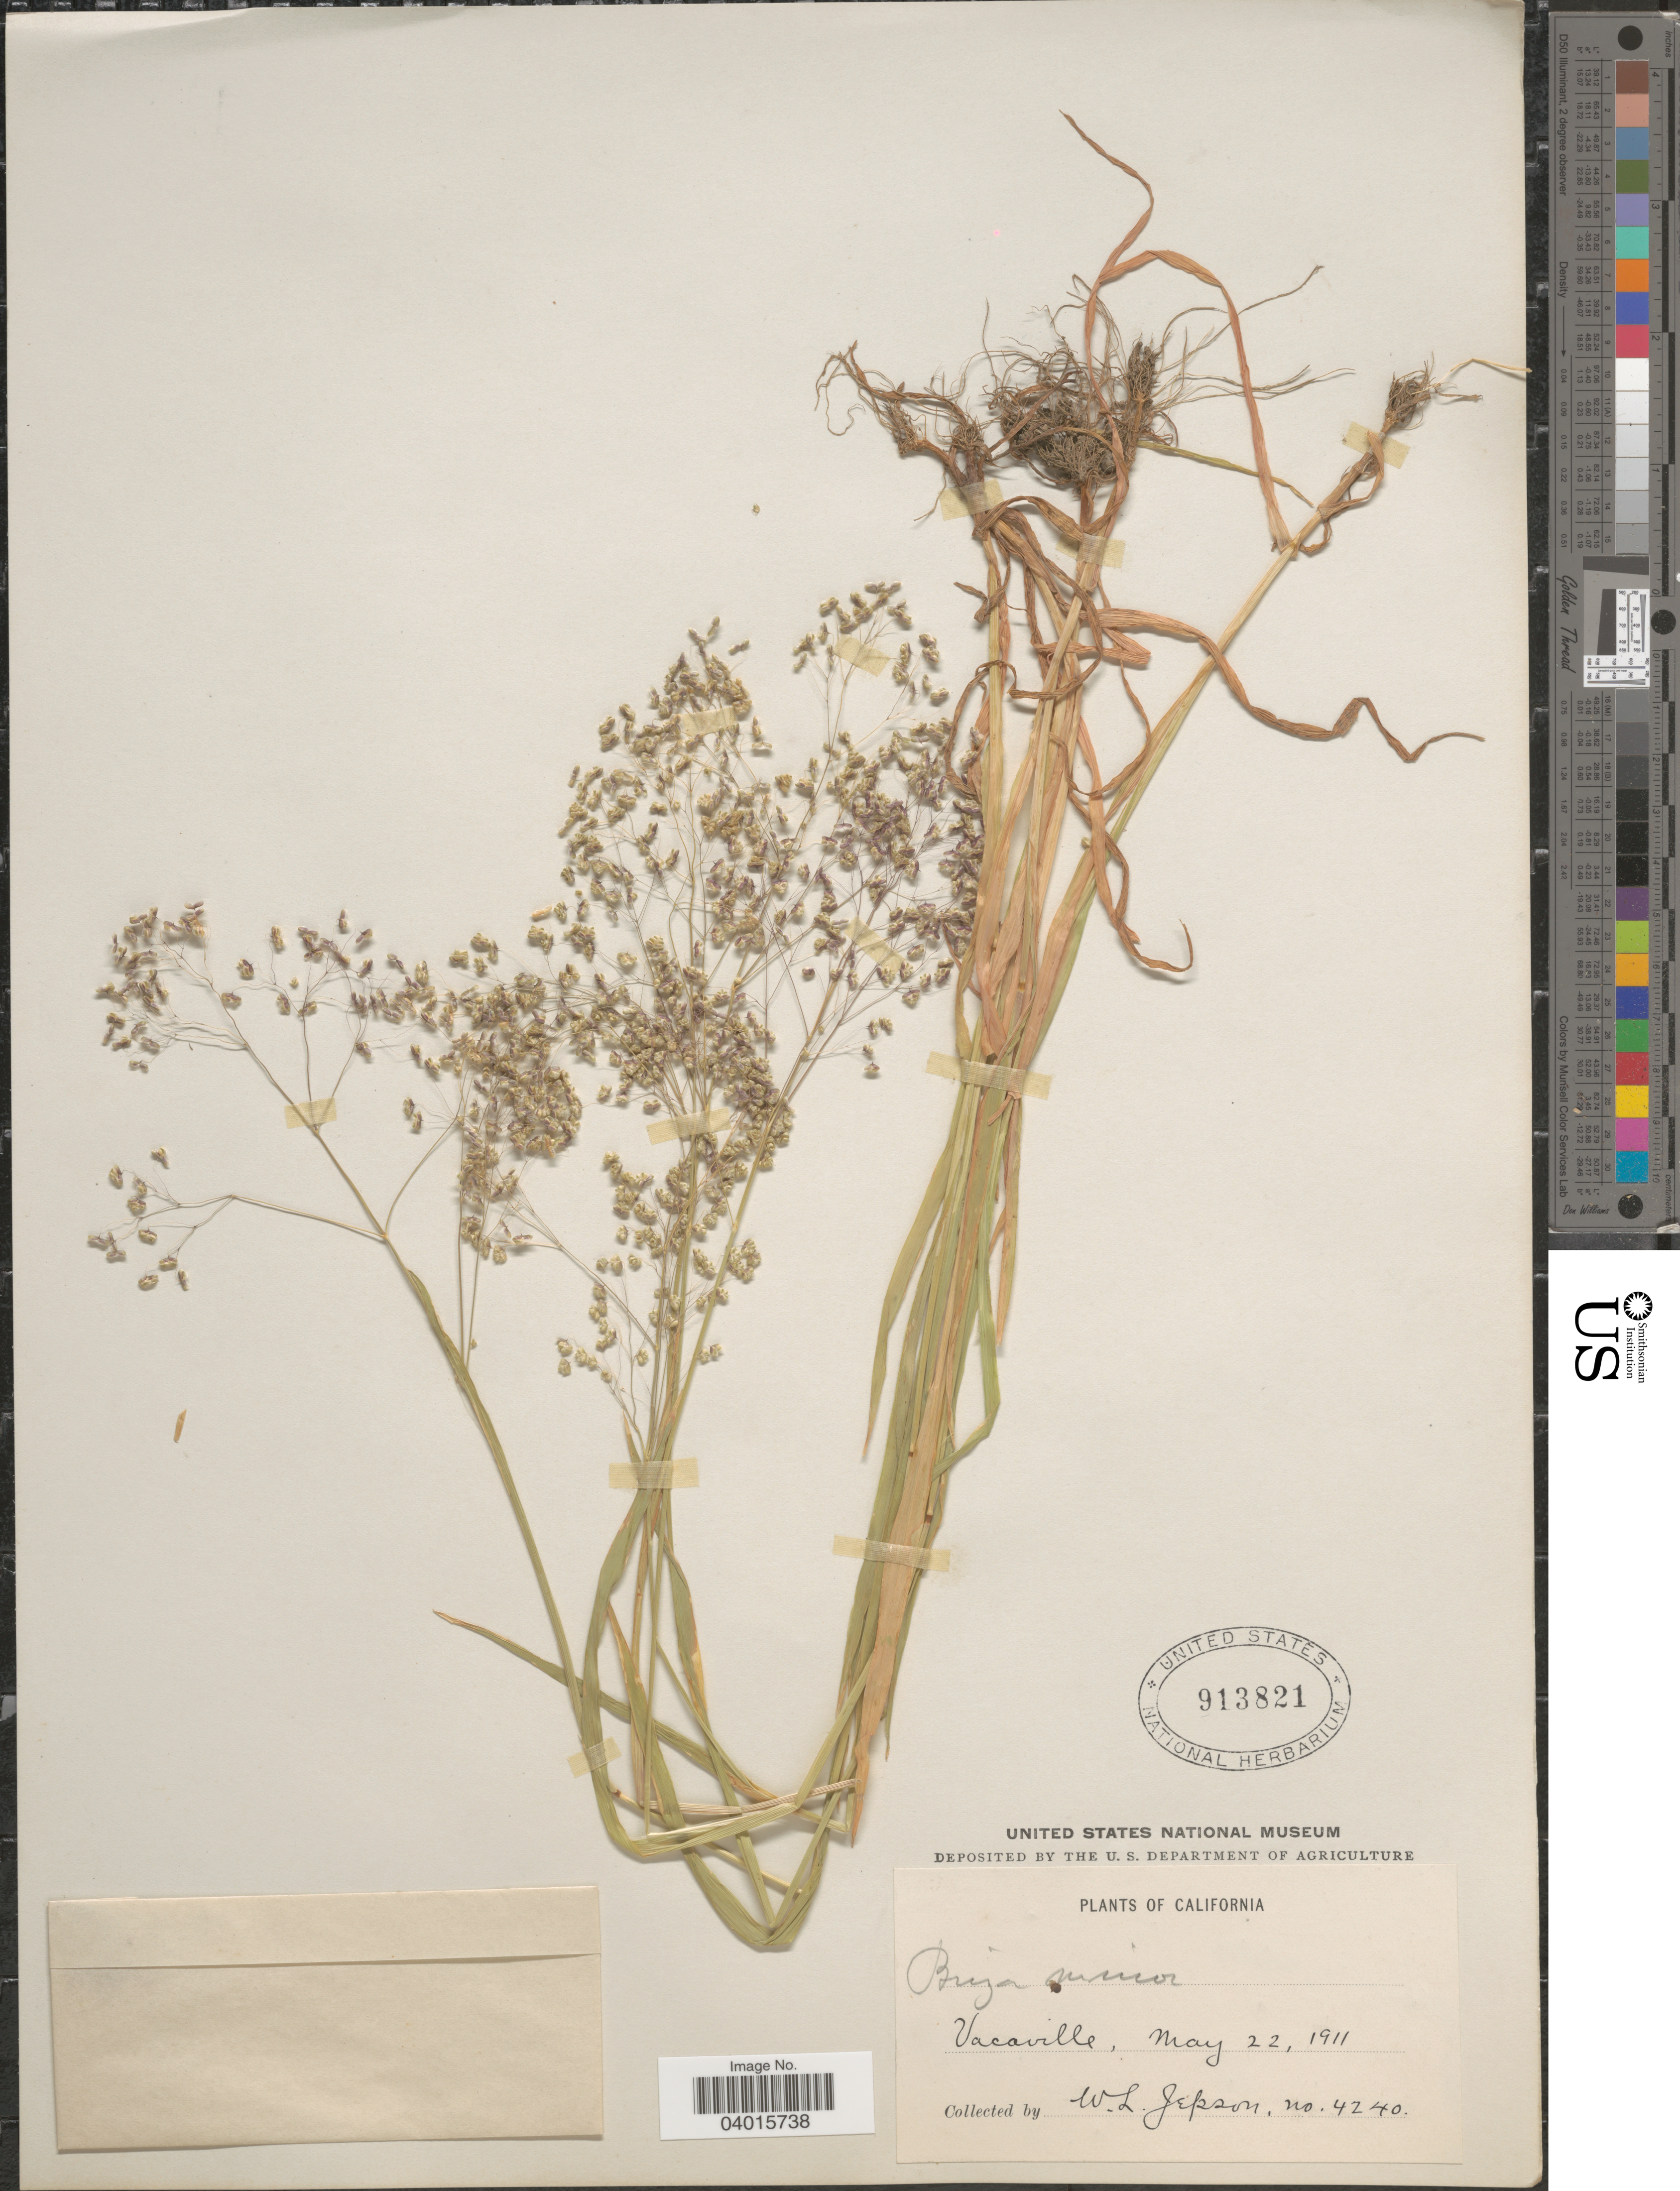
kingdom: Plantae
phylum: Tracheophyta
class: Liliopsida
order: Poales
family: Poaceae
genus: Briza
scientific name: Briza minor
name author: L.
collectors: W. L. Jepson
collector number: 4240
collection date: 1911-05-22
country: United States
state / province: California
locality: Vacaville.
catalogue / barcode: US 913821